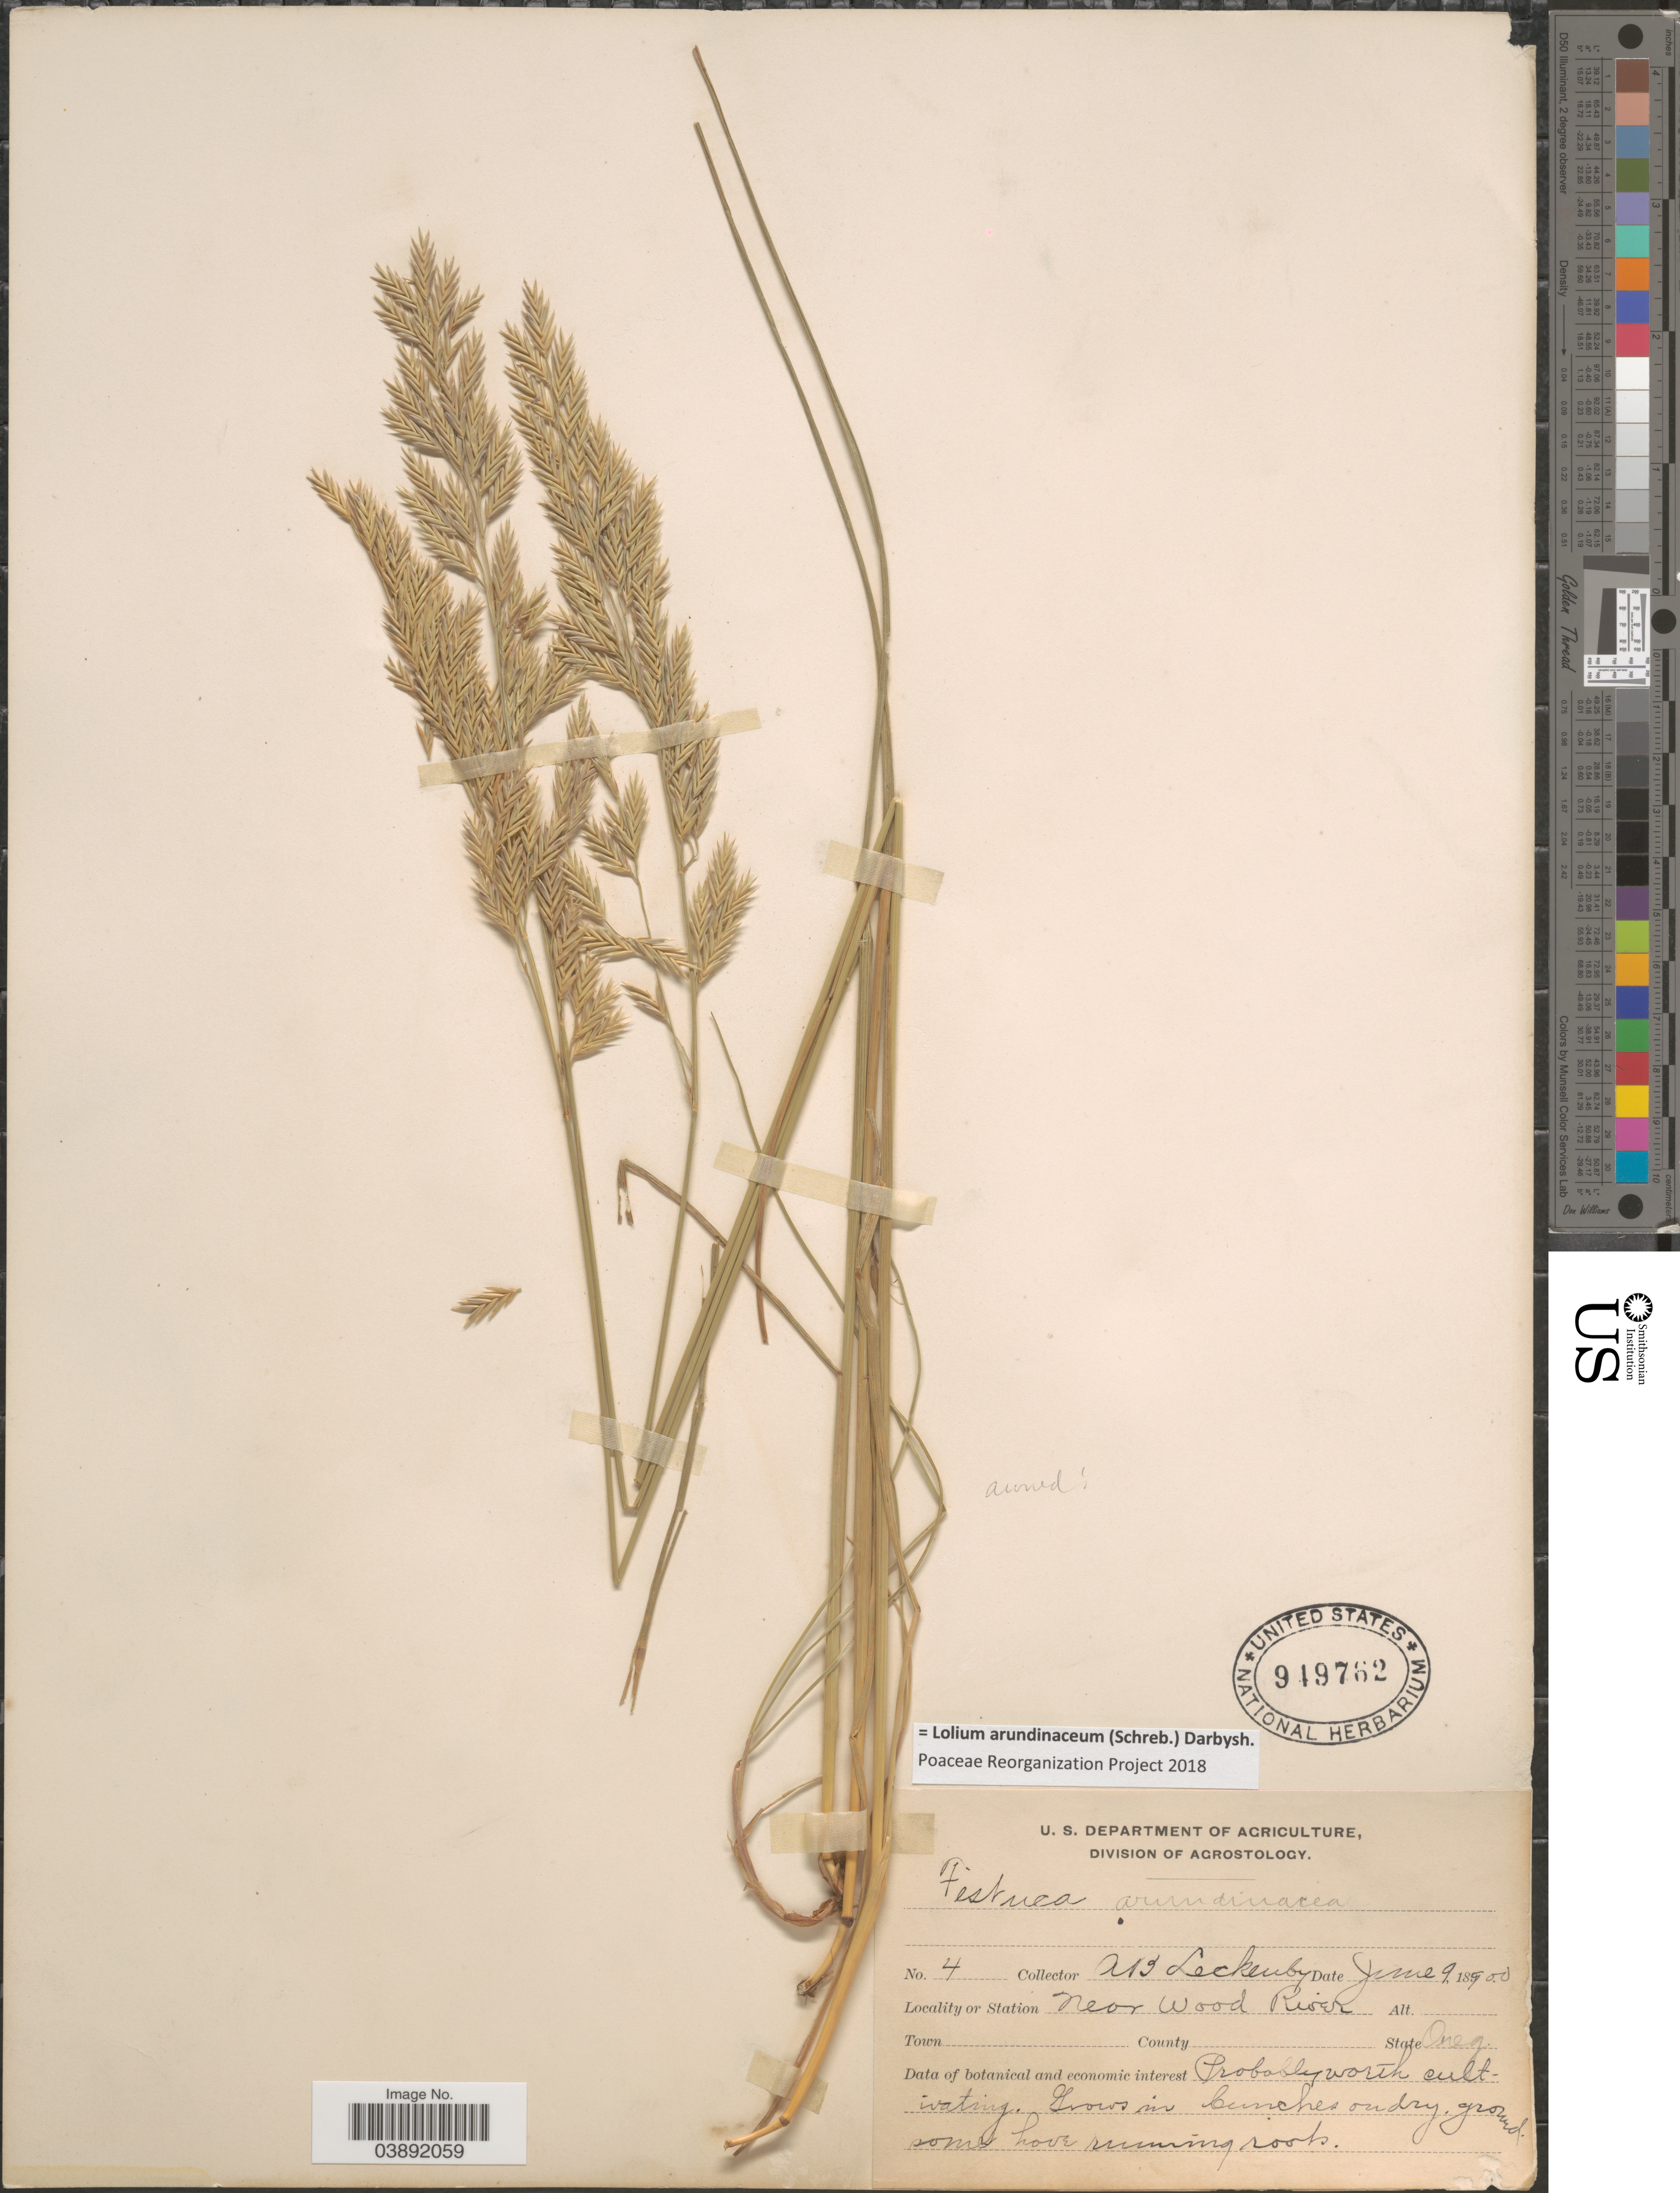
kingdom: Plantae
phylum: Tracheophyta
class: Liliopsida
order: Poales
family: Poaceae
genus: Lolium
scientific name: Lolium arundinaceum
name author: (Schreb.) Darbysh.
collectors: A. Leckenby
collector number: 4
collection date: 1900-06-09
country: United States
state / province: Oregon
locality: Near Wood River.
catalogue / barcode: US 949762